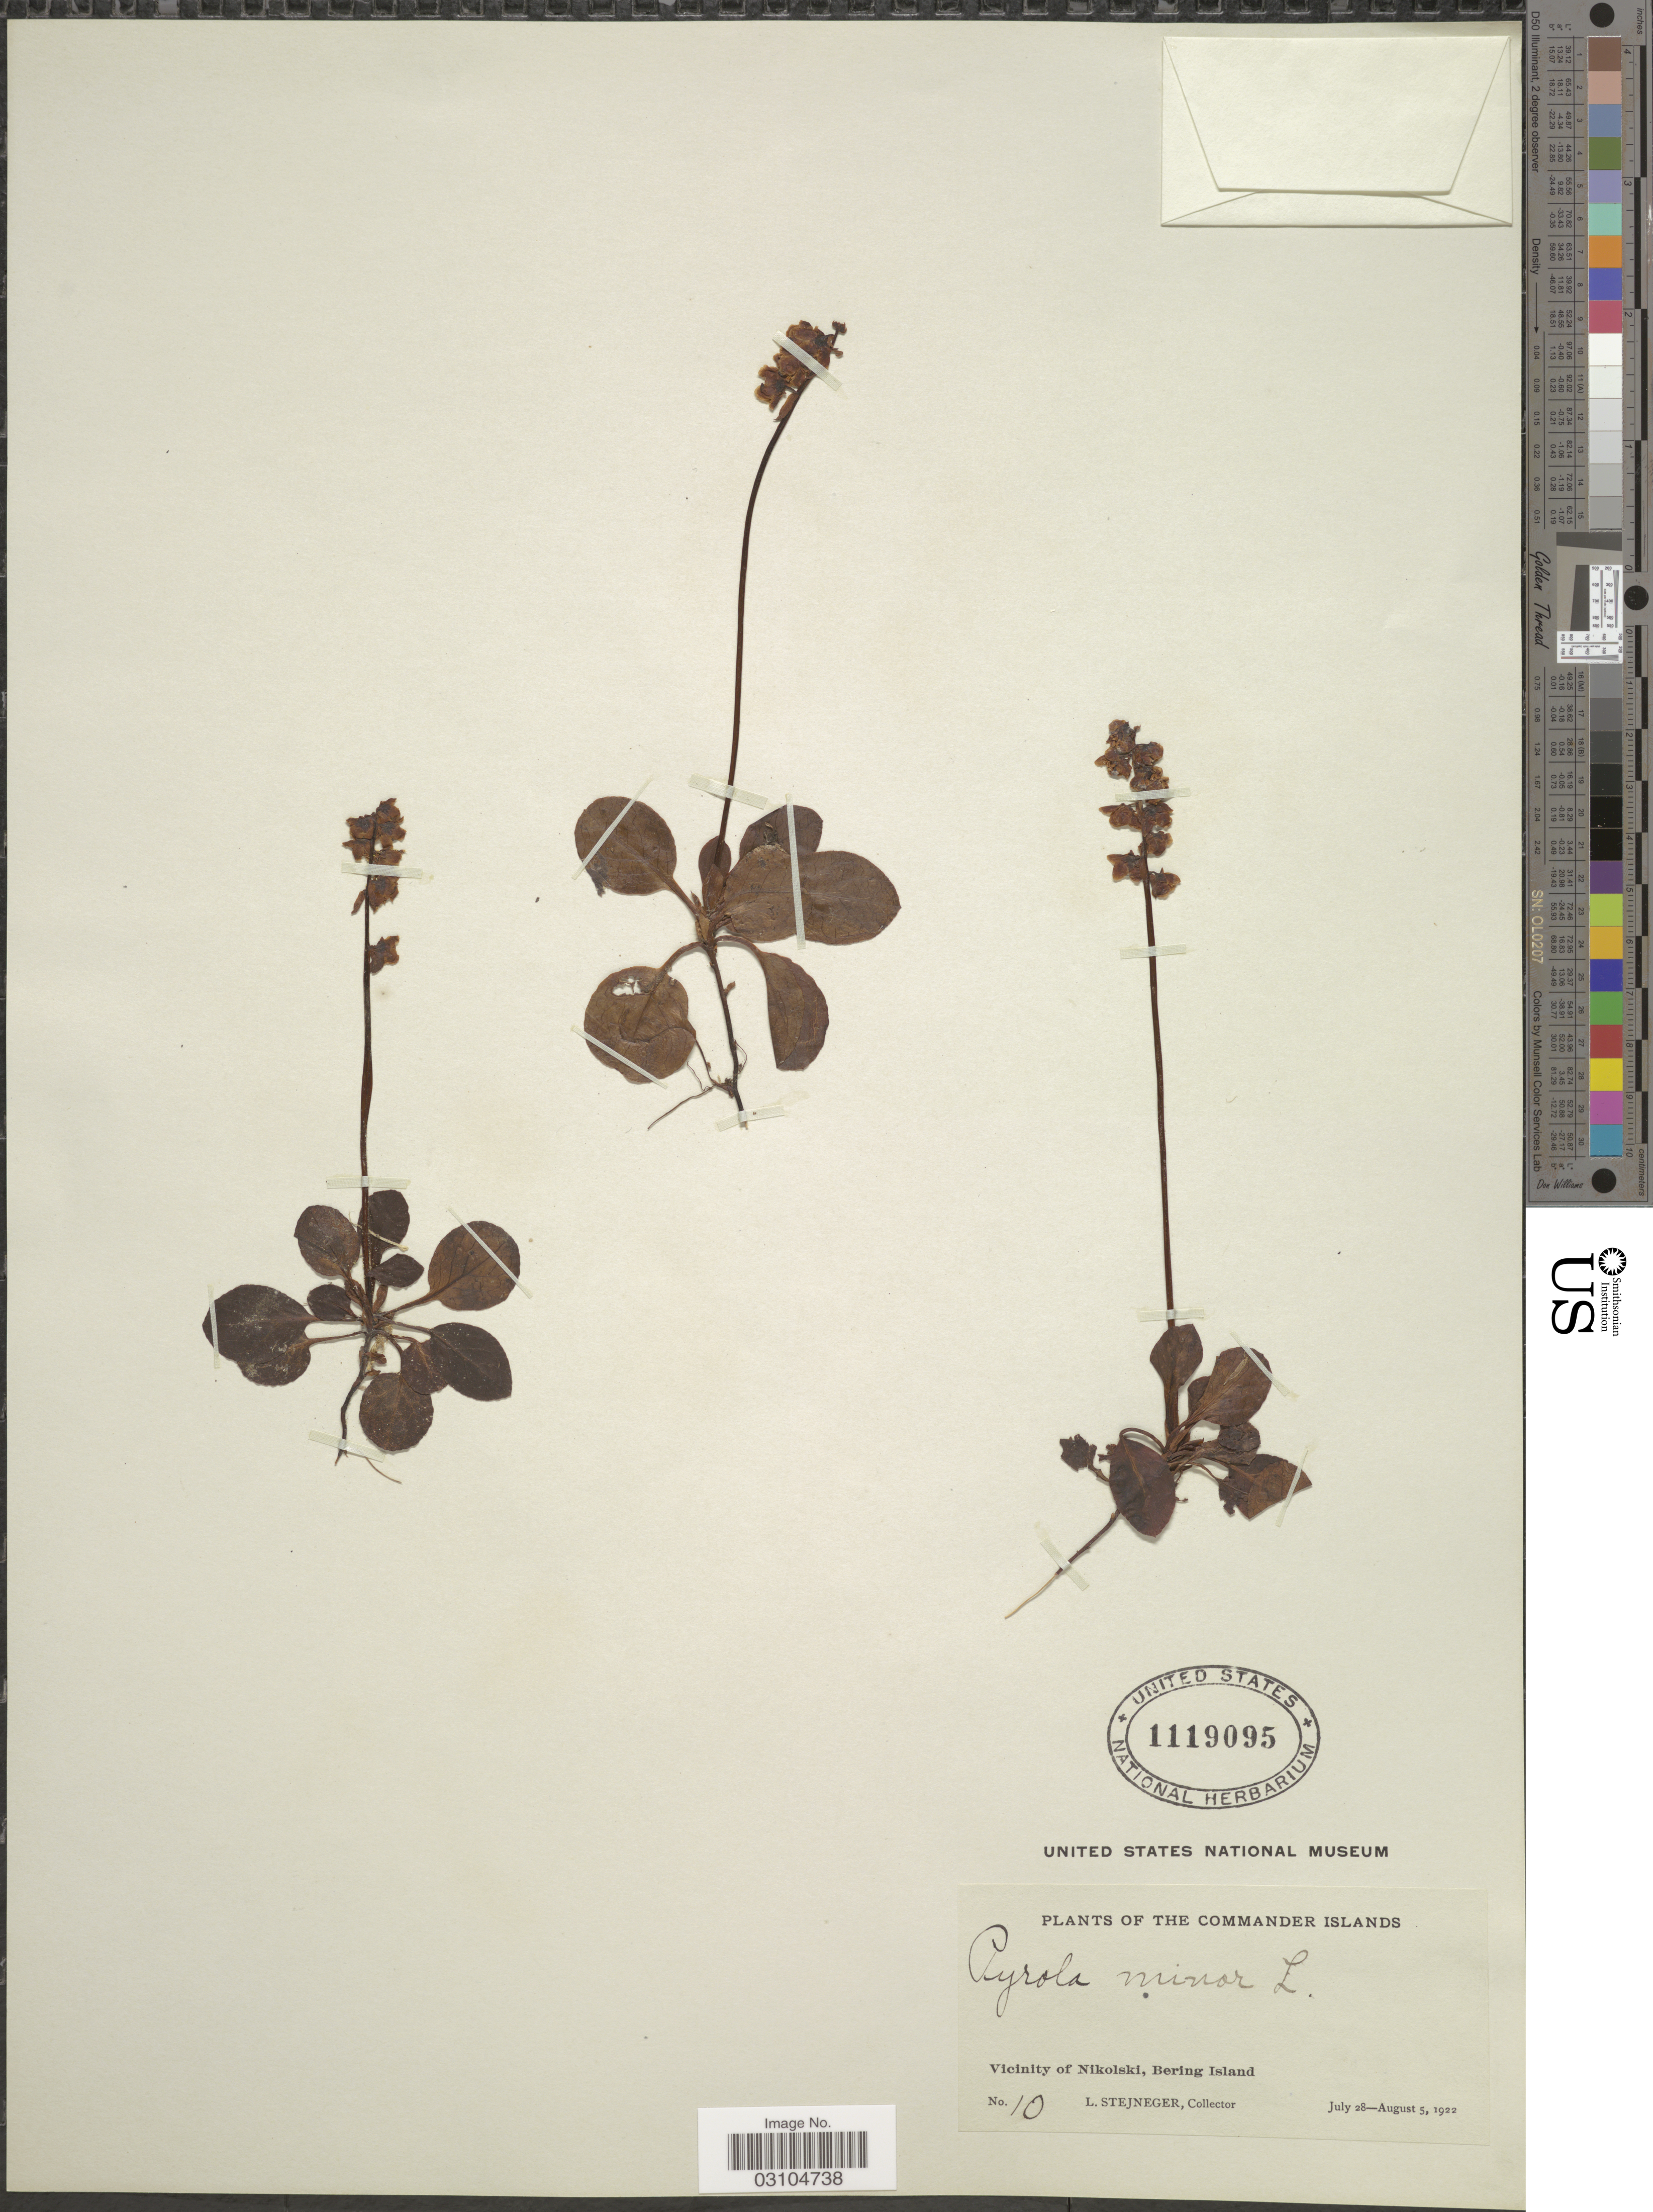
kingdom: Plantae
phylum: Tracheophyta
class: Magnoliopsida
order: Ericales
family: Ericaceae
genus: Pyrola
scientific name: Pyrola minor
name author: L.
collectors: L. Stejneger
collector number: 10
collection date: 1922-07-28/1922-08-05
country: Russian Federation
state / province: Kamchatka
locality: The Commander Islands. Vicinity of Nikolski, Bering Island.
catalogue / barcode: US 1119095